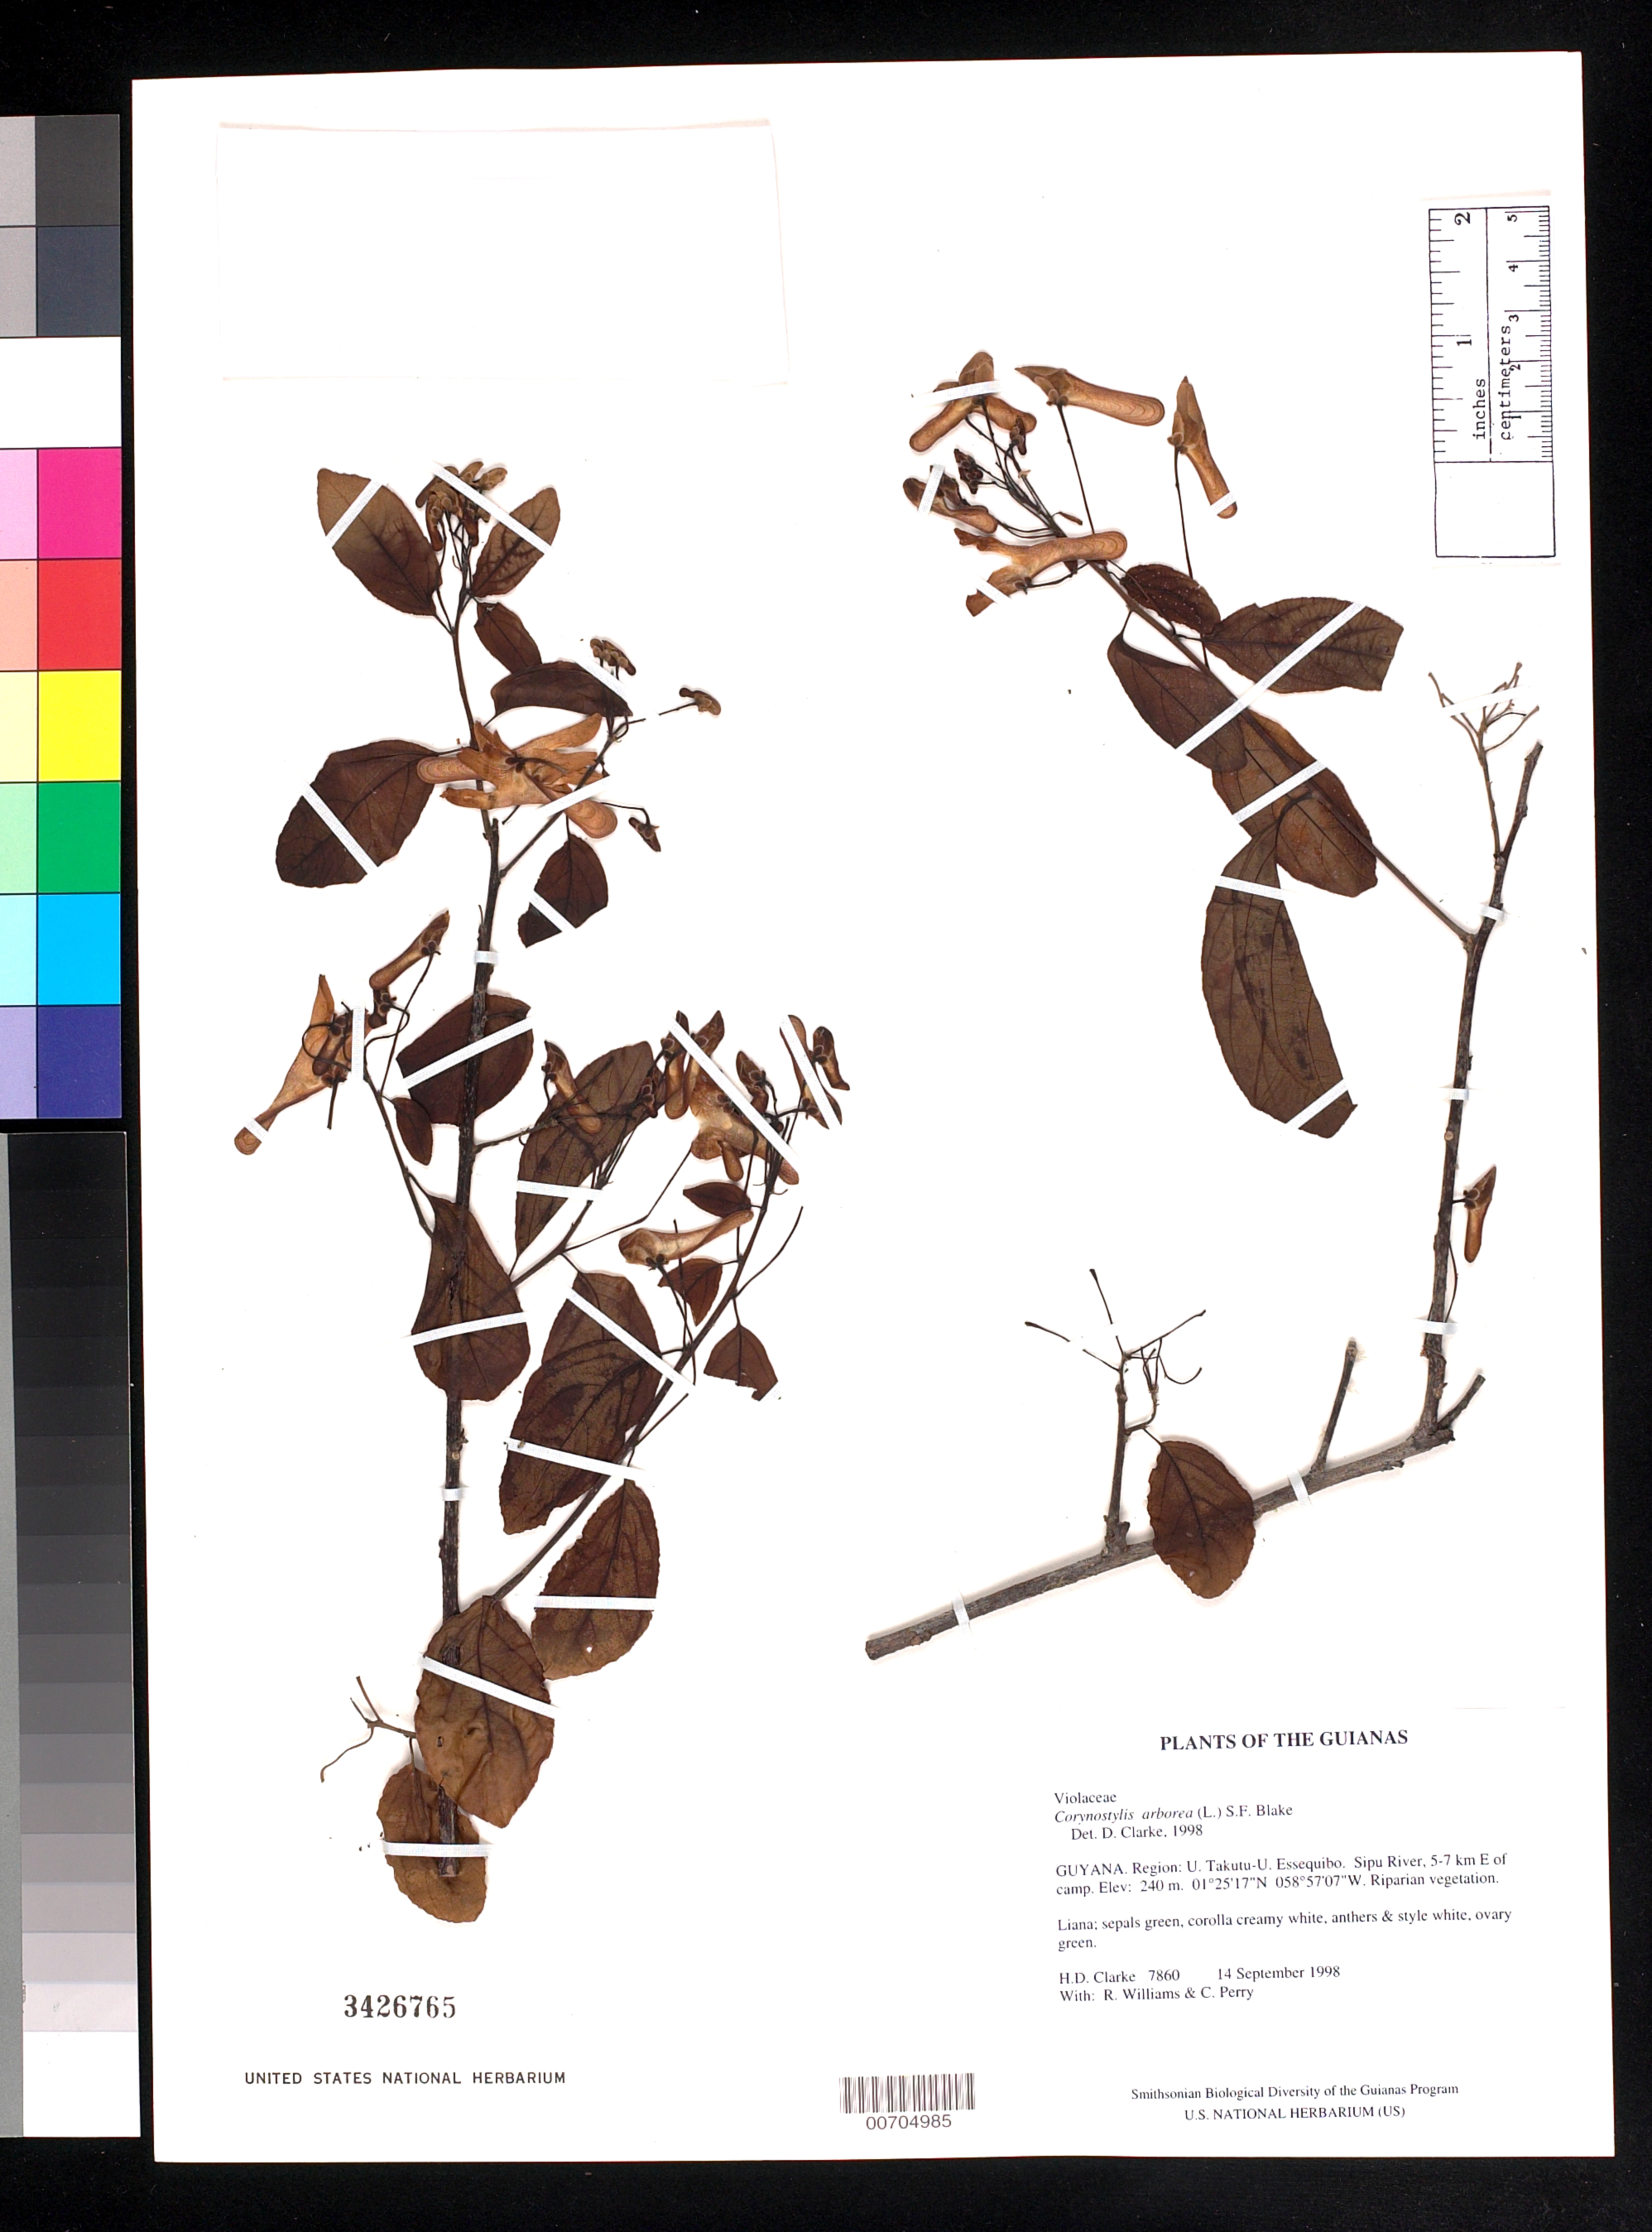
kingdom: Plantae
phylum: Tracheophyta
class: Magnoliopsida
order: Malpighiales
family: Violaceae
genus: Calyptrion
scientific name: Calyptrion arboreum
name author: (L.) Paula-Souza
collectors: H. D. Clarke, R. Williams & C. Perry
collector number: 7860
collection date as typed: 14 September 1998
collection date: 1998-09-14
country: Guyana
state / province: U. Takutu-U. Essequibo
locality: Sipu River, 5-7 km E of camp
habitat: Riparian vegetation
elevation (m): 240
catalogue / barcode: US 3426765